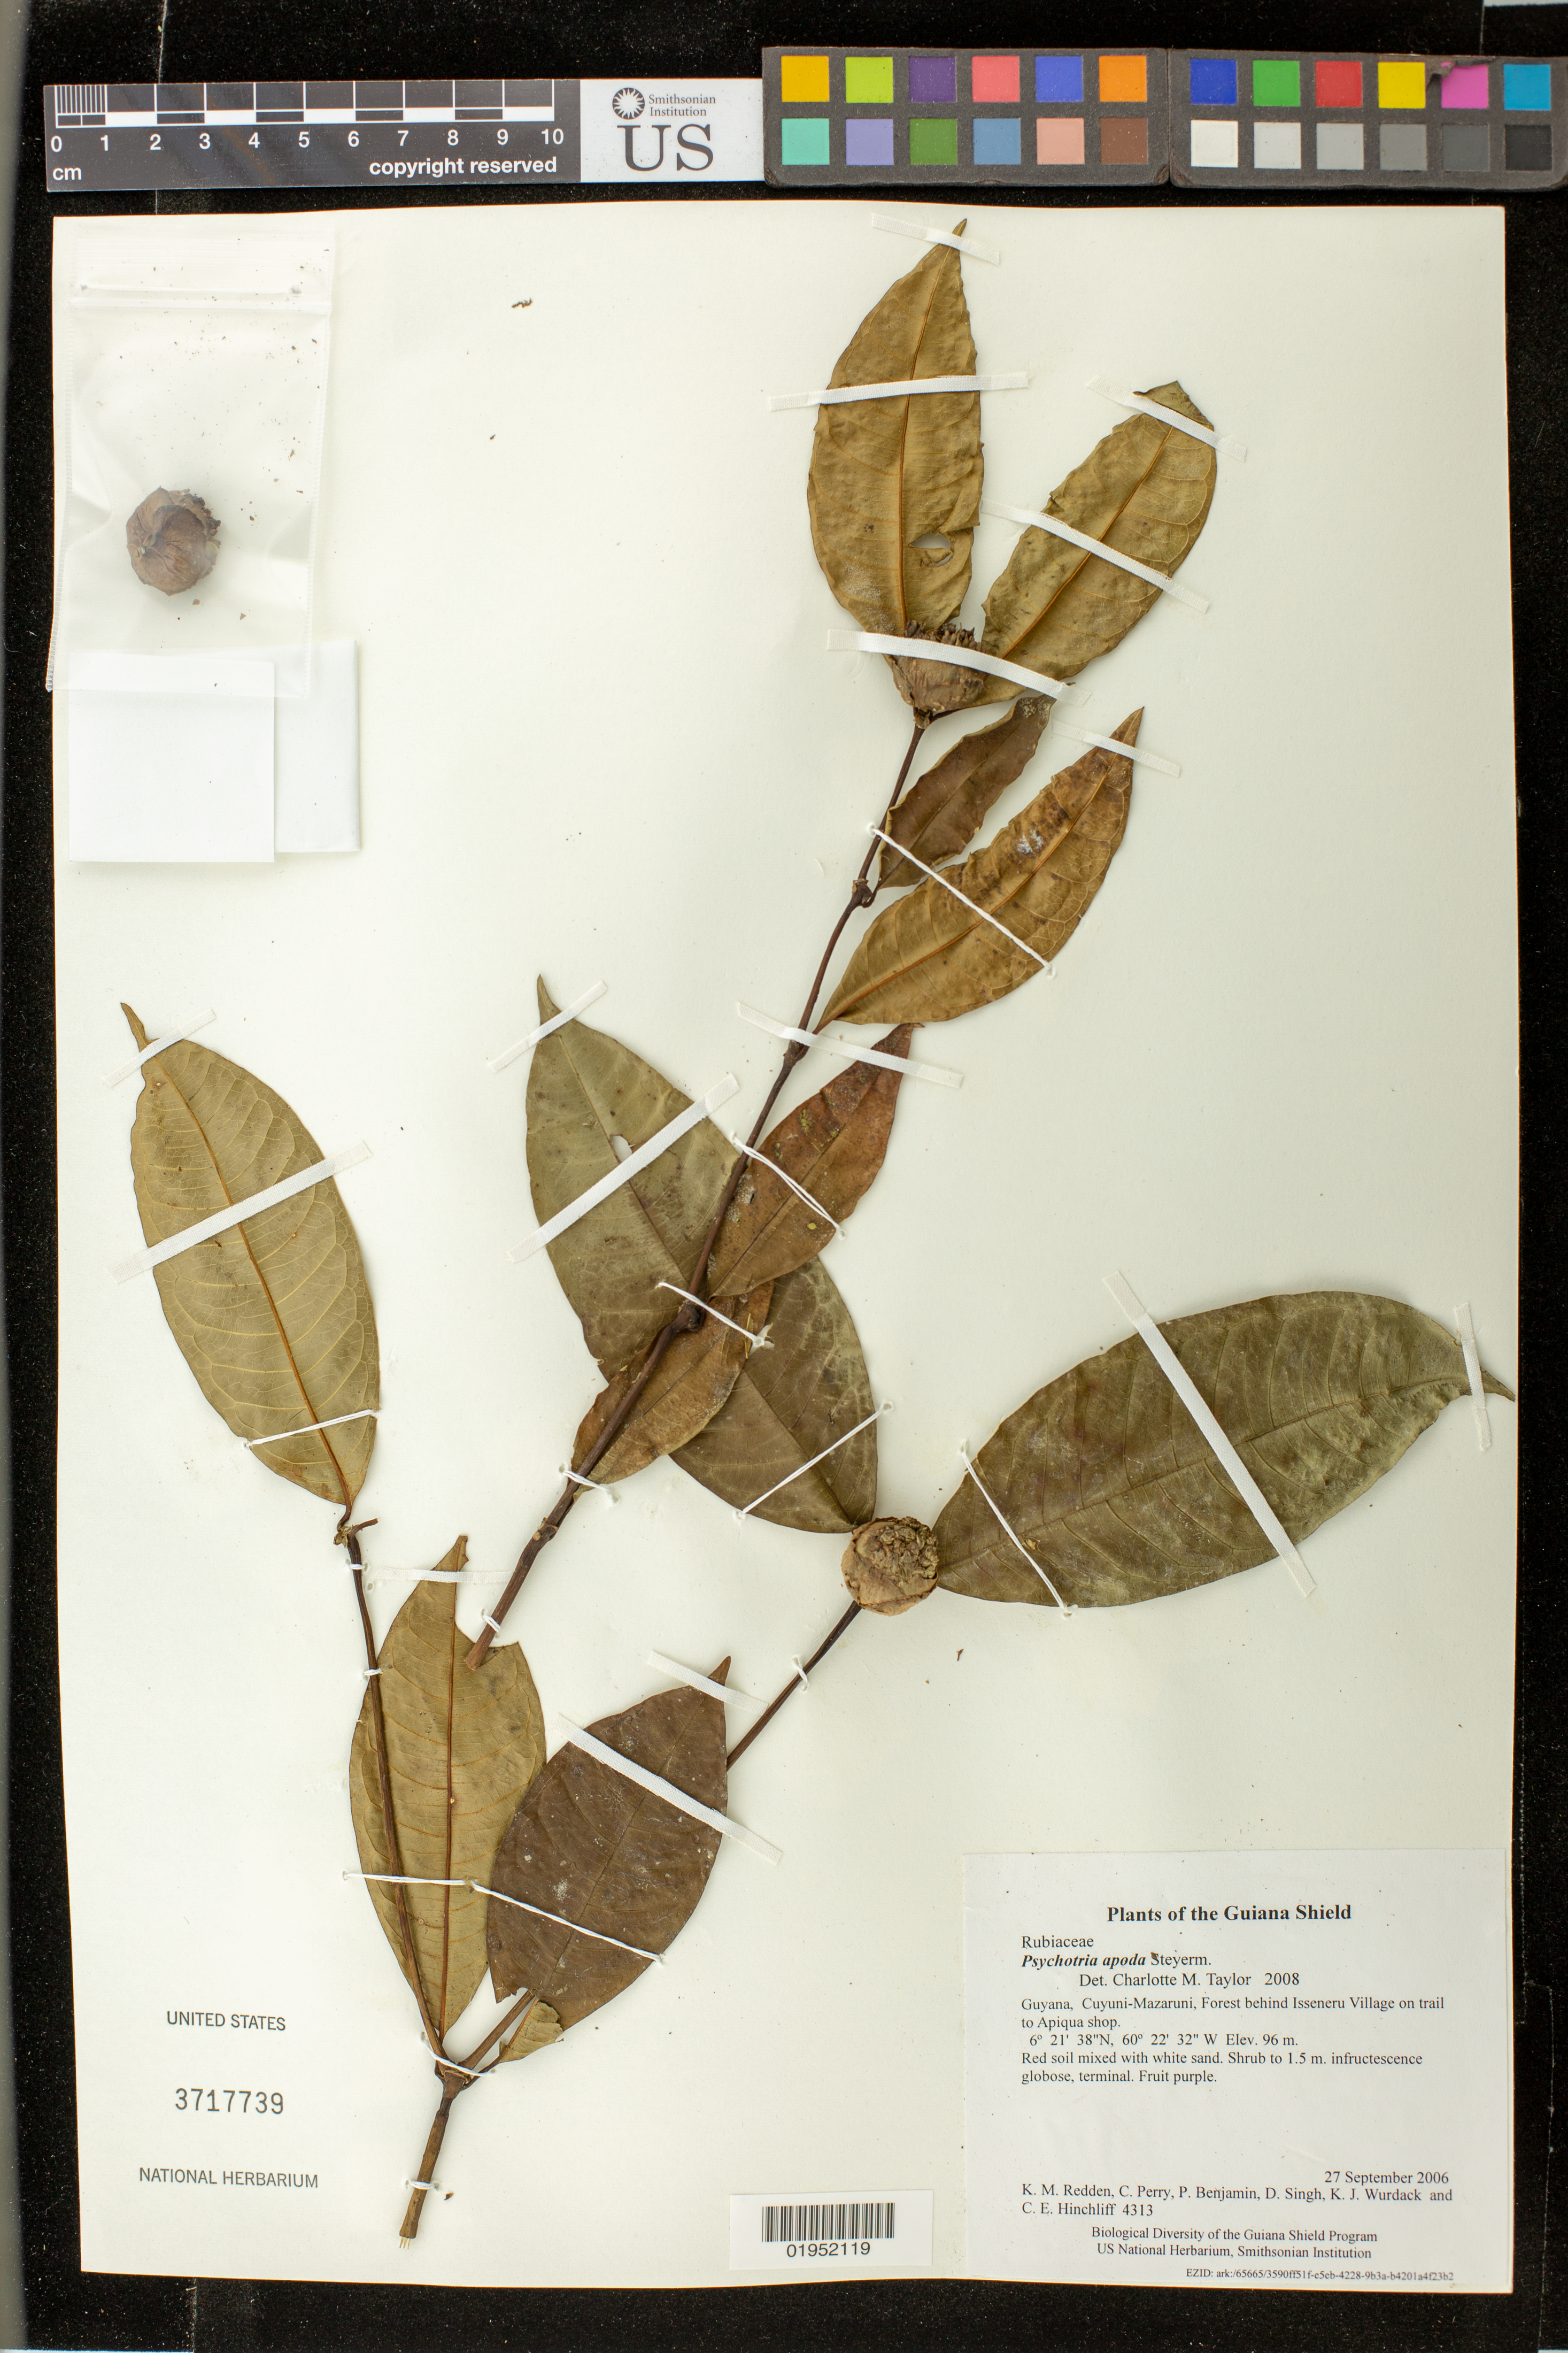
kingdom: Plantae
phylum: Tracheophyta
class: Magnoliopsida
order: Gentianales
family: Rubiaceae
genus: Palicourea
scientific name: Palicourea apoda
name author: (Steyerm.) Delprete & J.H. Kirkbr.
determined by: Kirkbride, J. H., Jr.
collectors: K. M. Redden, C. Perry, P. Benjamin, D. Singh, K. Wurdack & C. E. Hinchliff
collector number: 4313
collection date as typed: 27 September 2006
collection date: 2006-09-27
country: Guyana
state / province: Cuyuni-Mazaruni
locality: Forest behind Isseneru Village on trail to Apiqua shop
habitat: Red soil mixed with white sand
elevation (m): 96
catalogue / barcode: US 3717739